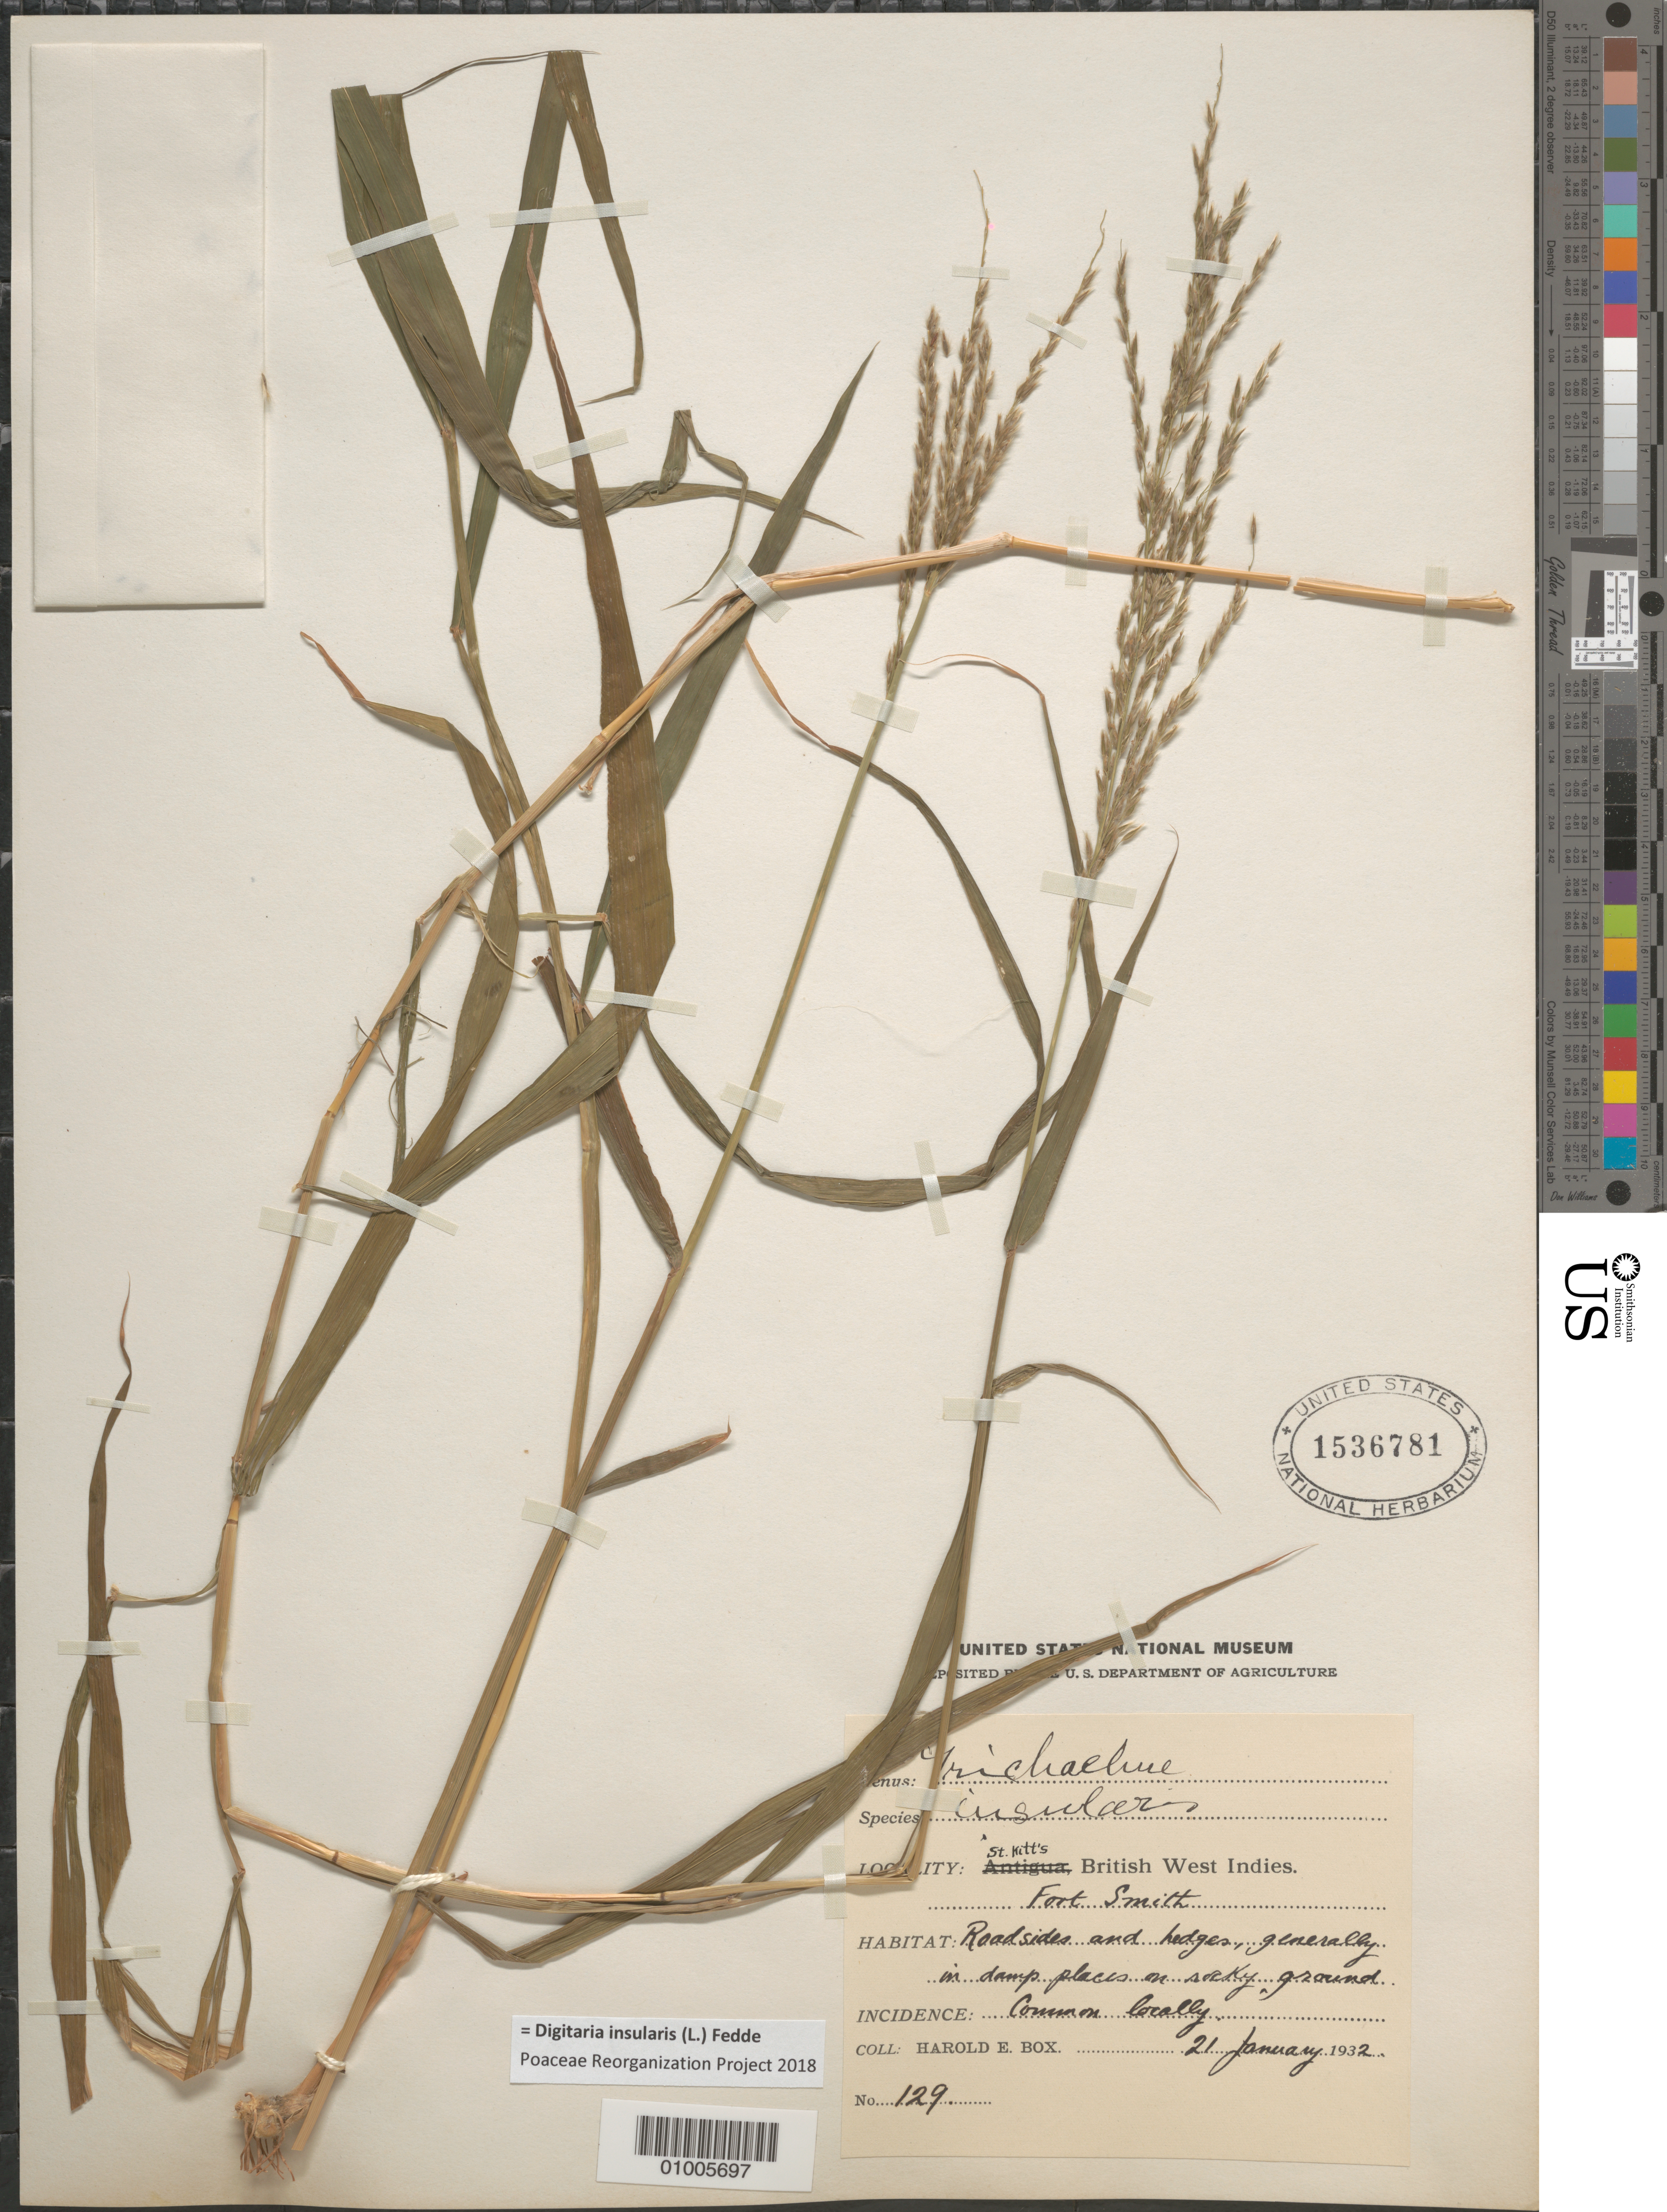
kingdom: Plantae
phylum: Tracheophyta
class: Liliopsida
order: Poales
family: Poaceae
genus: Digitaria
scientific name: Digitaria insularis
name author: (L.) Mez ex Ekman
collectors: H. E. Box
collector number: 129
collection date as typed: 21 Jan 1932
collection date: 1932-01-21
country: St. Christopher-Nevis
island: St. Christopher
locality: Roadside and Hedges. Generally in Damp places on rocky ground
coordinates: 0 N, 0 E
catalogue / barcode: US 1536781